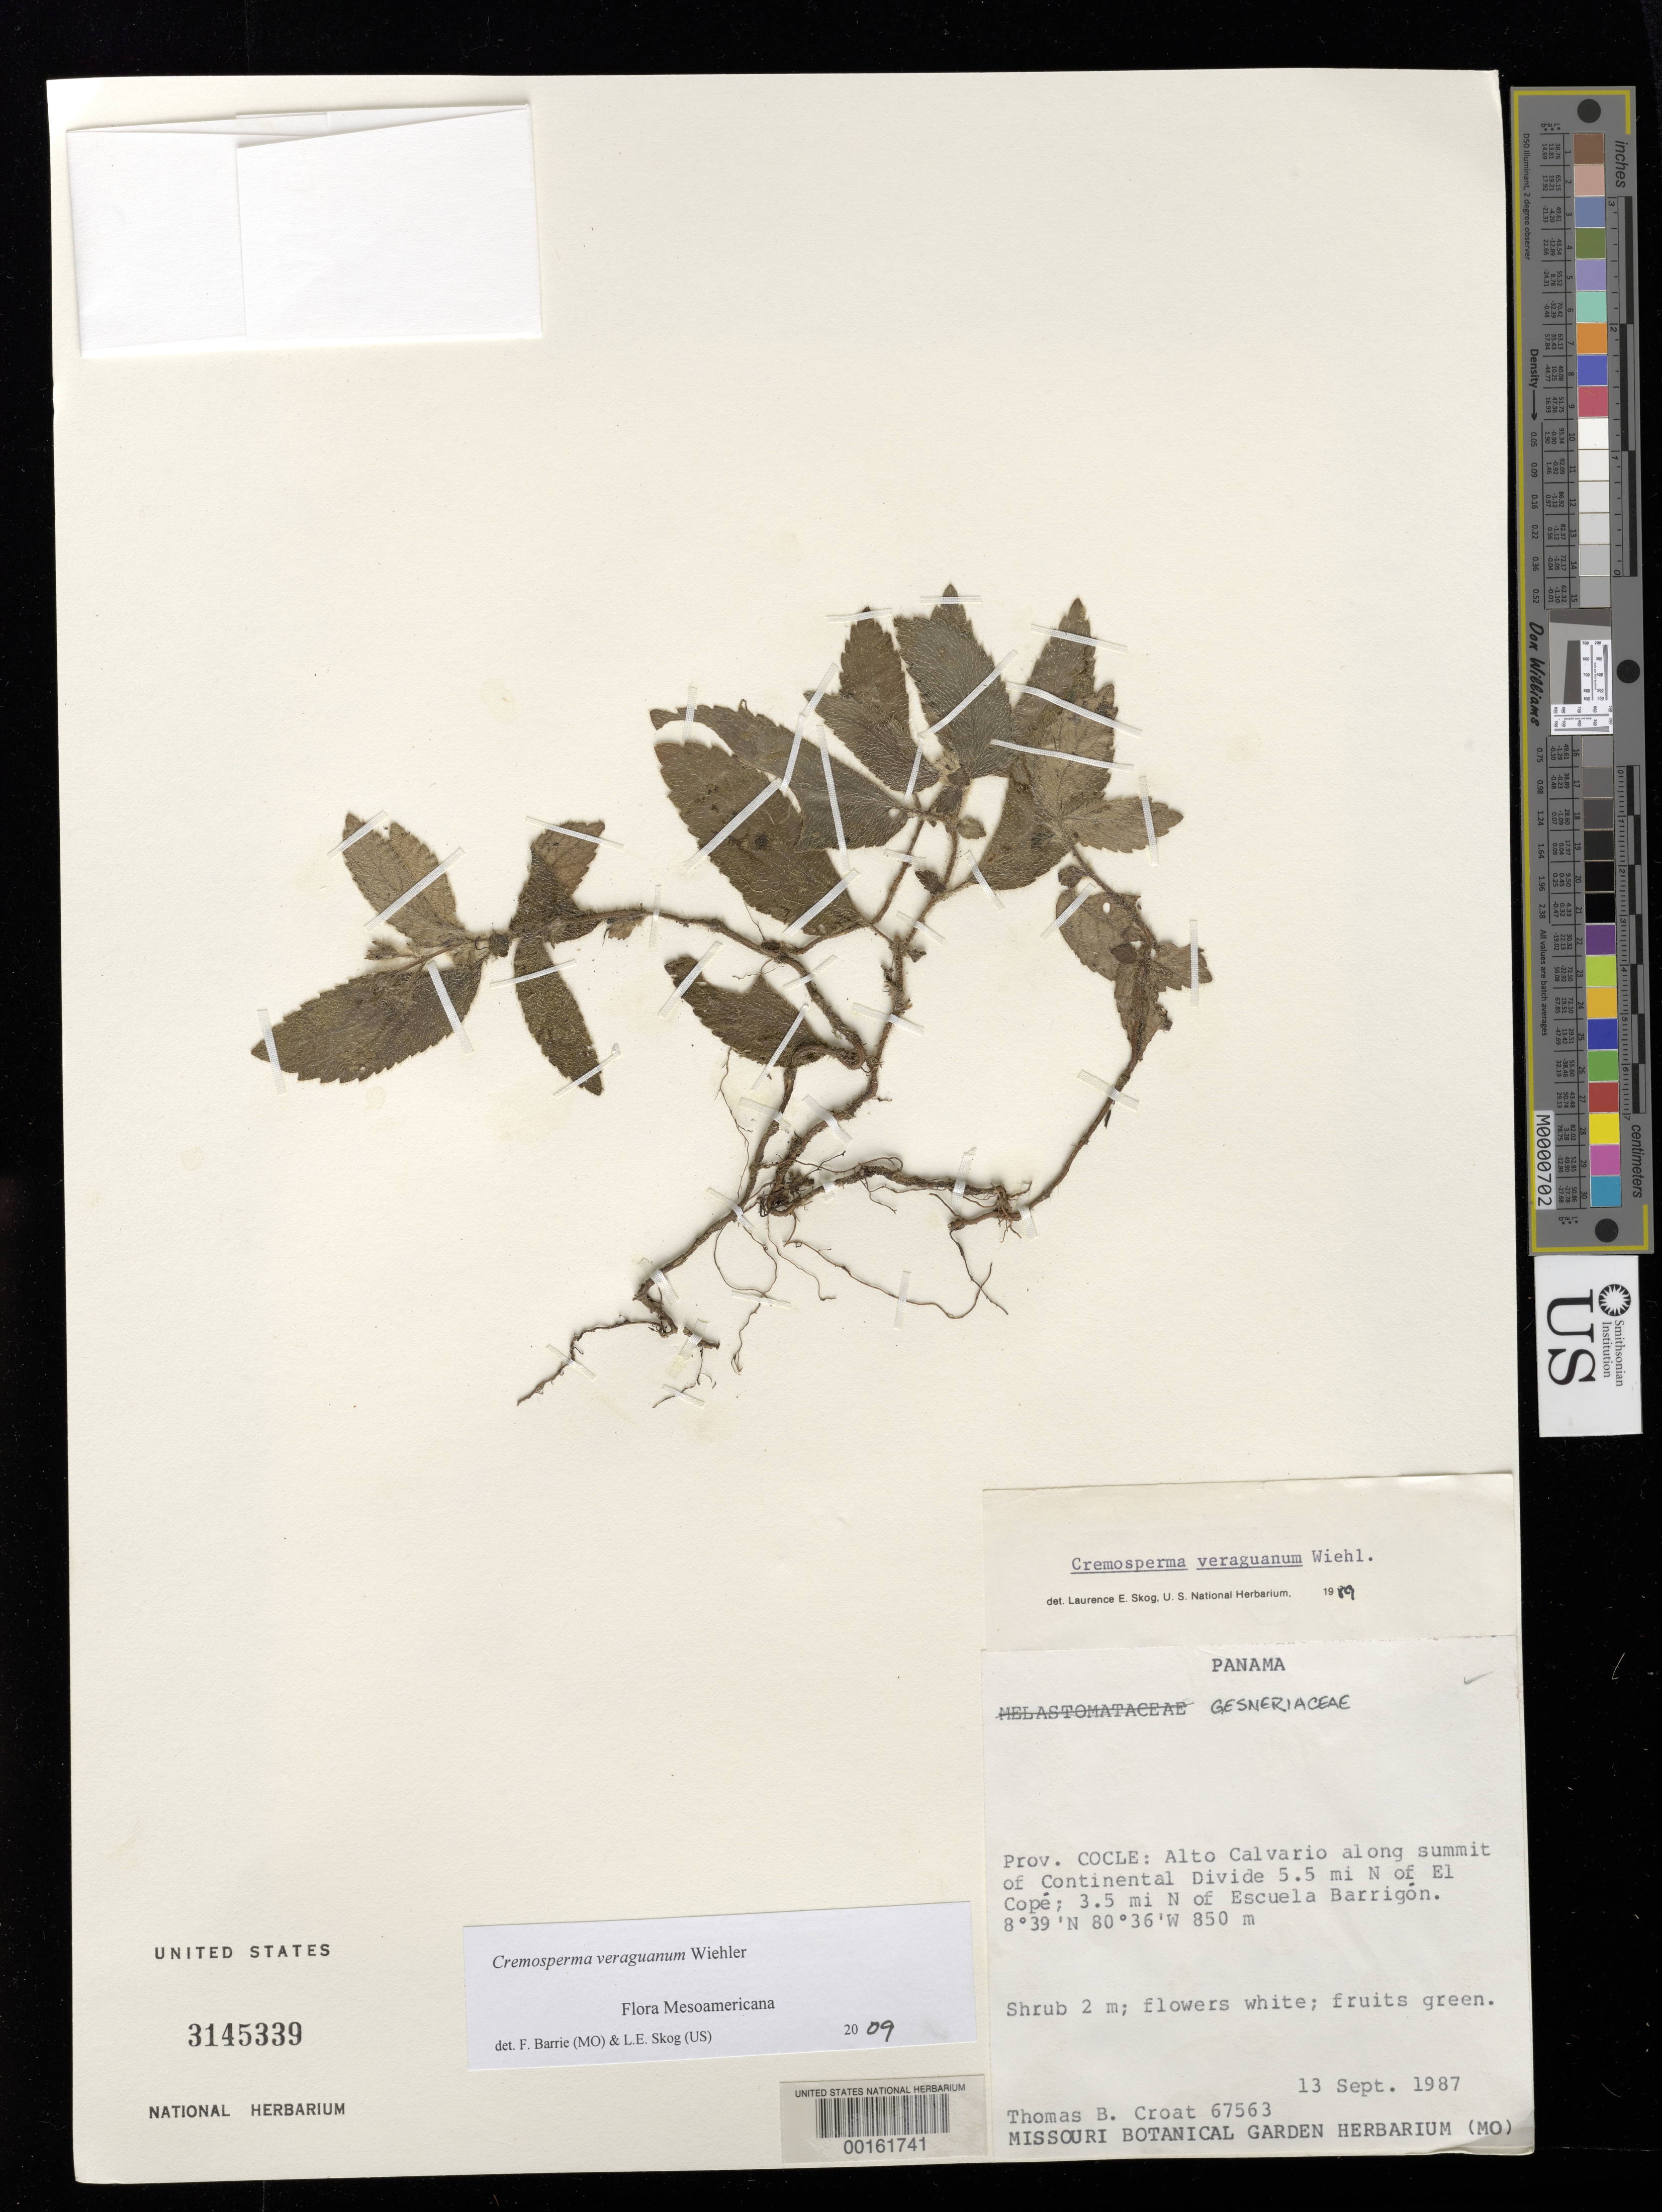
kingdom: Plantae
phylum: Tracheophyta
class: Magnoliopsida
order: Lamiales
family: Gesneriaceae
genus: Cremosperma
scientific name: Cremosperma veraguanum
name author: Wiehler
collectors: T. B. Croat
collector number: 67563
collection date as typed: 13 Sep 1987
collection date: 1987-09-13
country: Panama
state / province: Coclé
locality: Alto Calvario along summit of continental divide 5.5 mi N of El Cope, 3.5 mi N of Escuela Barrigon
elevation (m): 850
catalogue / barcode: US 3145339